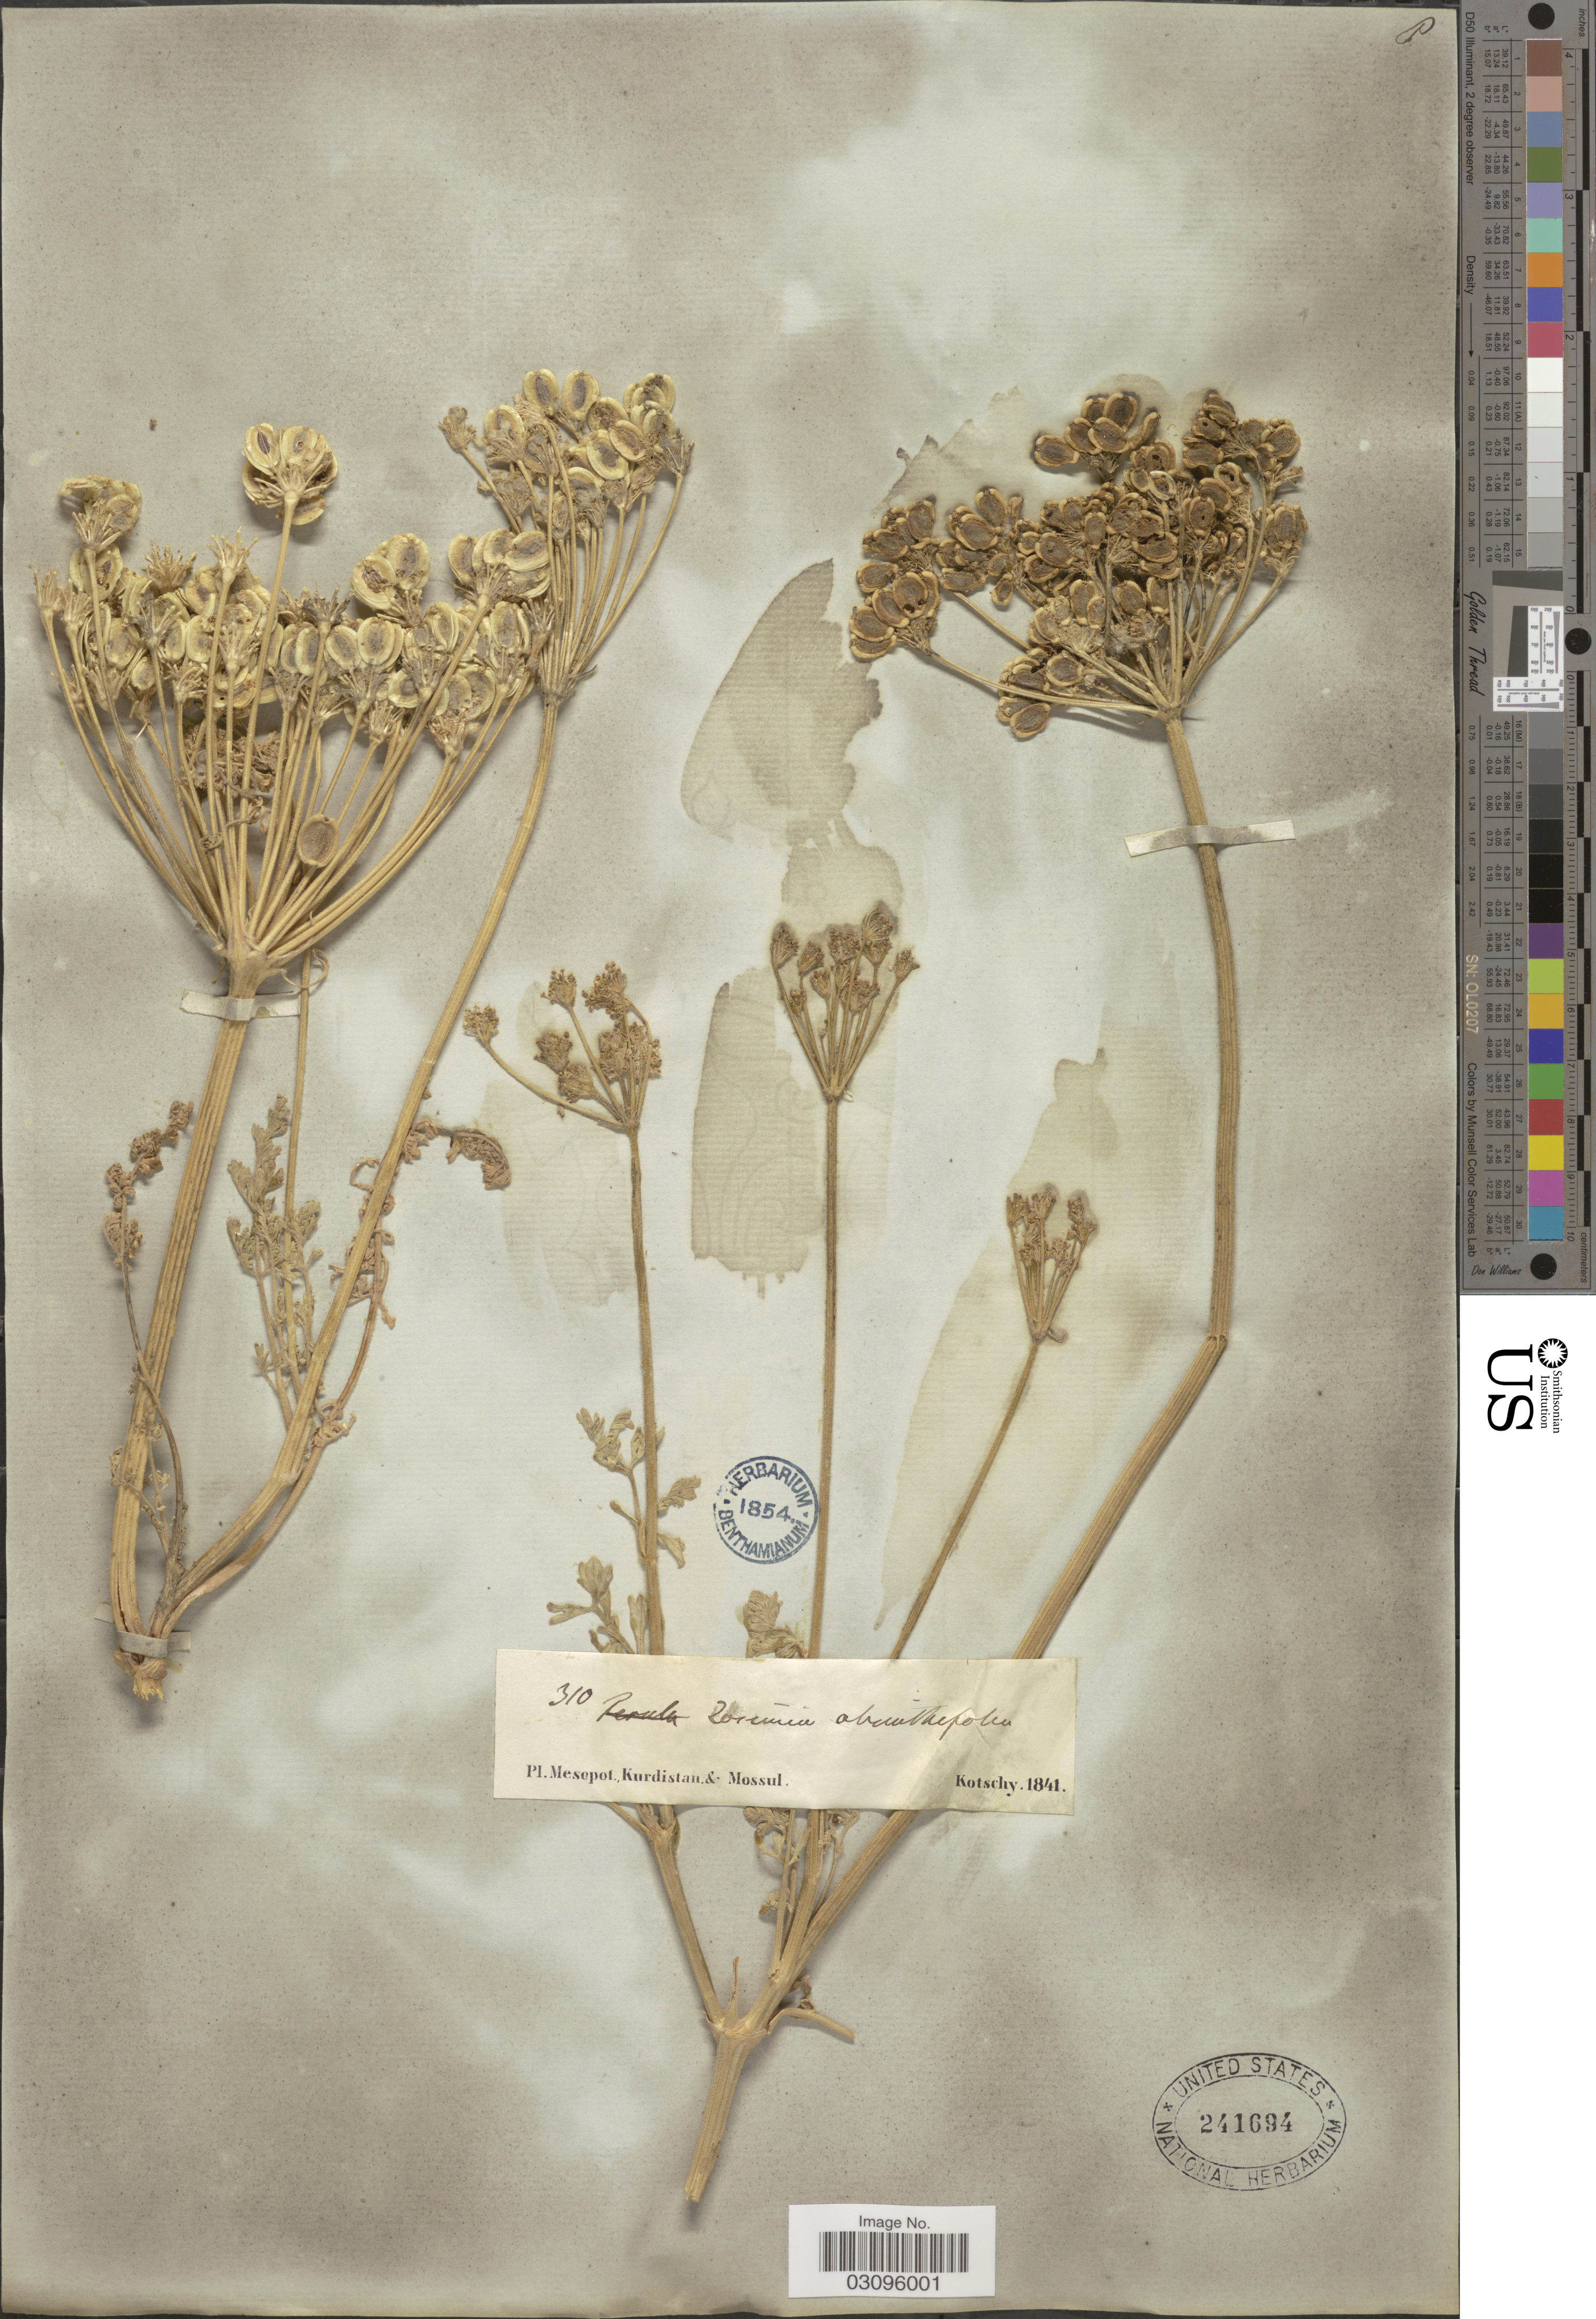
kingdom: Plantae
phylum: Tracheophyta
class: Magnoliopsida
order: Apiales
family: Apiaceae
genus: Zosima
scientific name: Zosima absinthifolia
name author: (Vent.) Link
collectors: Kotschy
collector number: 310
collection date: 1841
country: Iran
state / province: Kurdistan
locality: Mesopot., Kurdistan & Mossul.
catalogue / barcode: US 241694